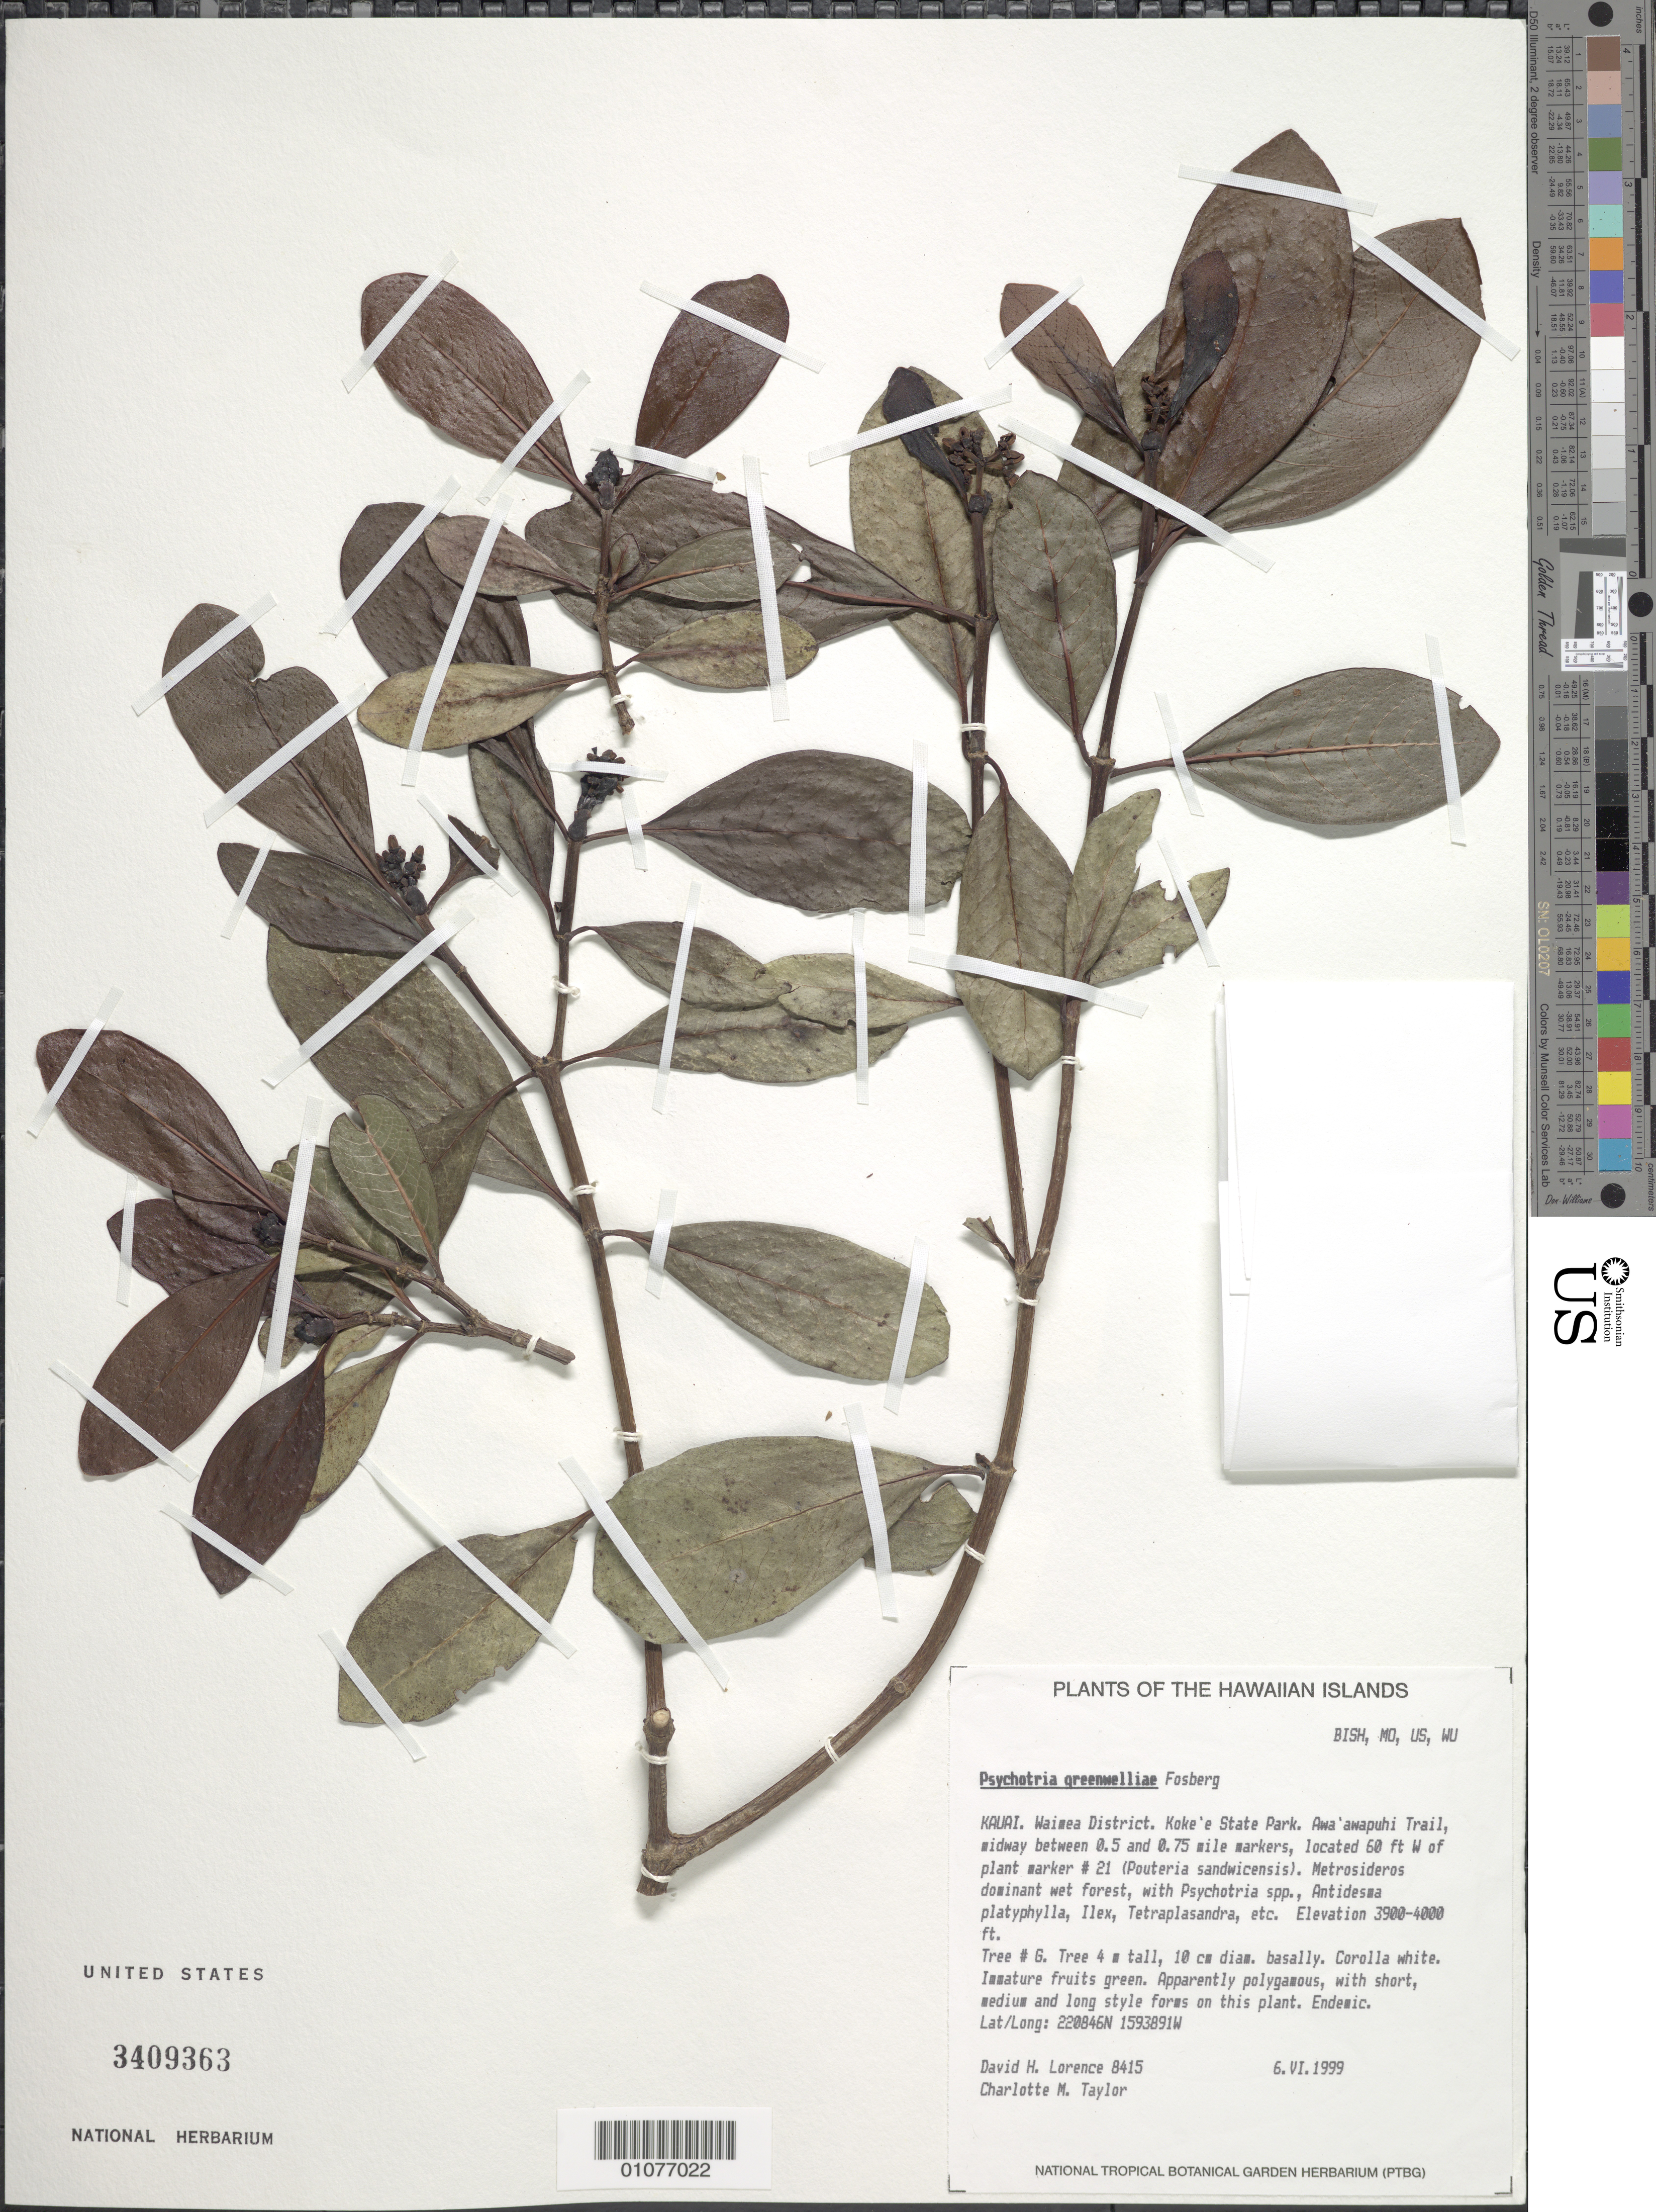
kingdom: Plantae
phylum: Tracheophyta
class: Magnoliopsida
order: Gentianales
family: Rubiaceae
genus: Psychotria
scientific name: Psychotria greenwelliae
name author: Fosberg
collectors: D. Lorence & C. M. Taylor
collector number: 8415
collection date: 1999-11-06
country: United States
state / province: Hawaii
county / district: Kauai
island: Kaua'i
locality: Waimea District, Koke'e State Park. Awa'awapuhi Trail, midway between 0.5 and 0.75 mile markers, located 60 ft W of plant marker #21 (Pouteria sandwicensis).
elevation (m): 1189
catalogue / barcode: US 3409363